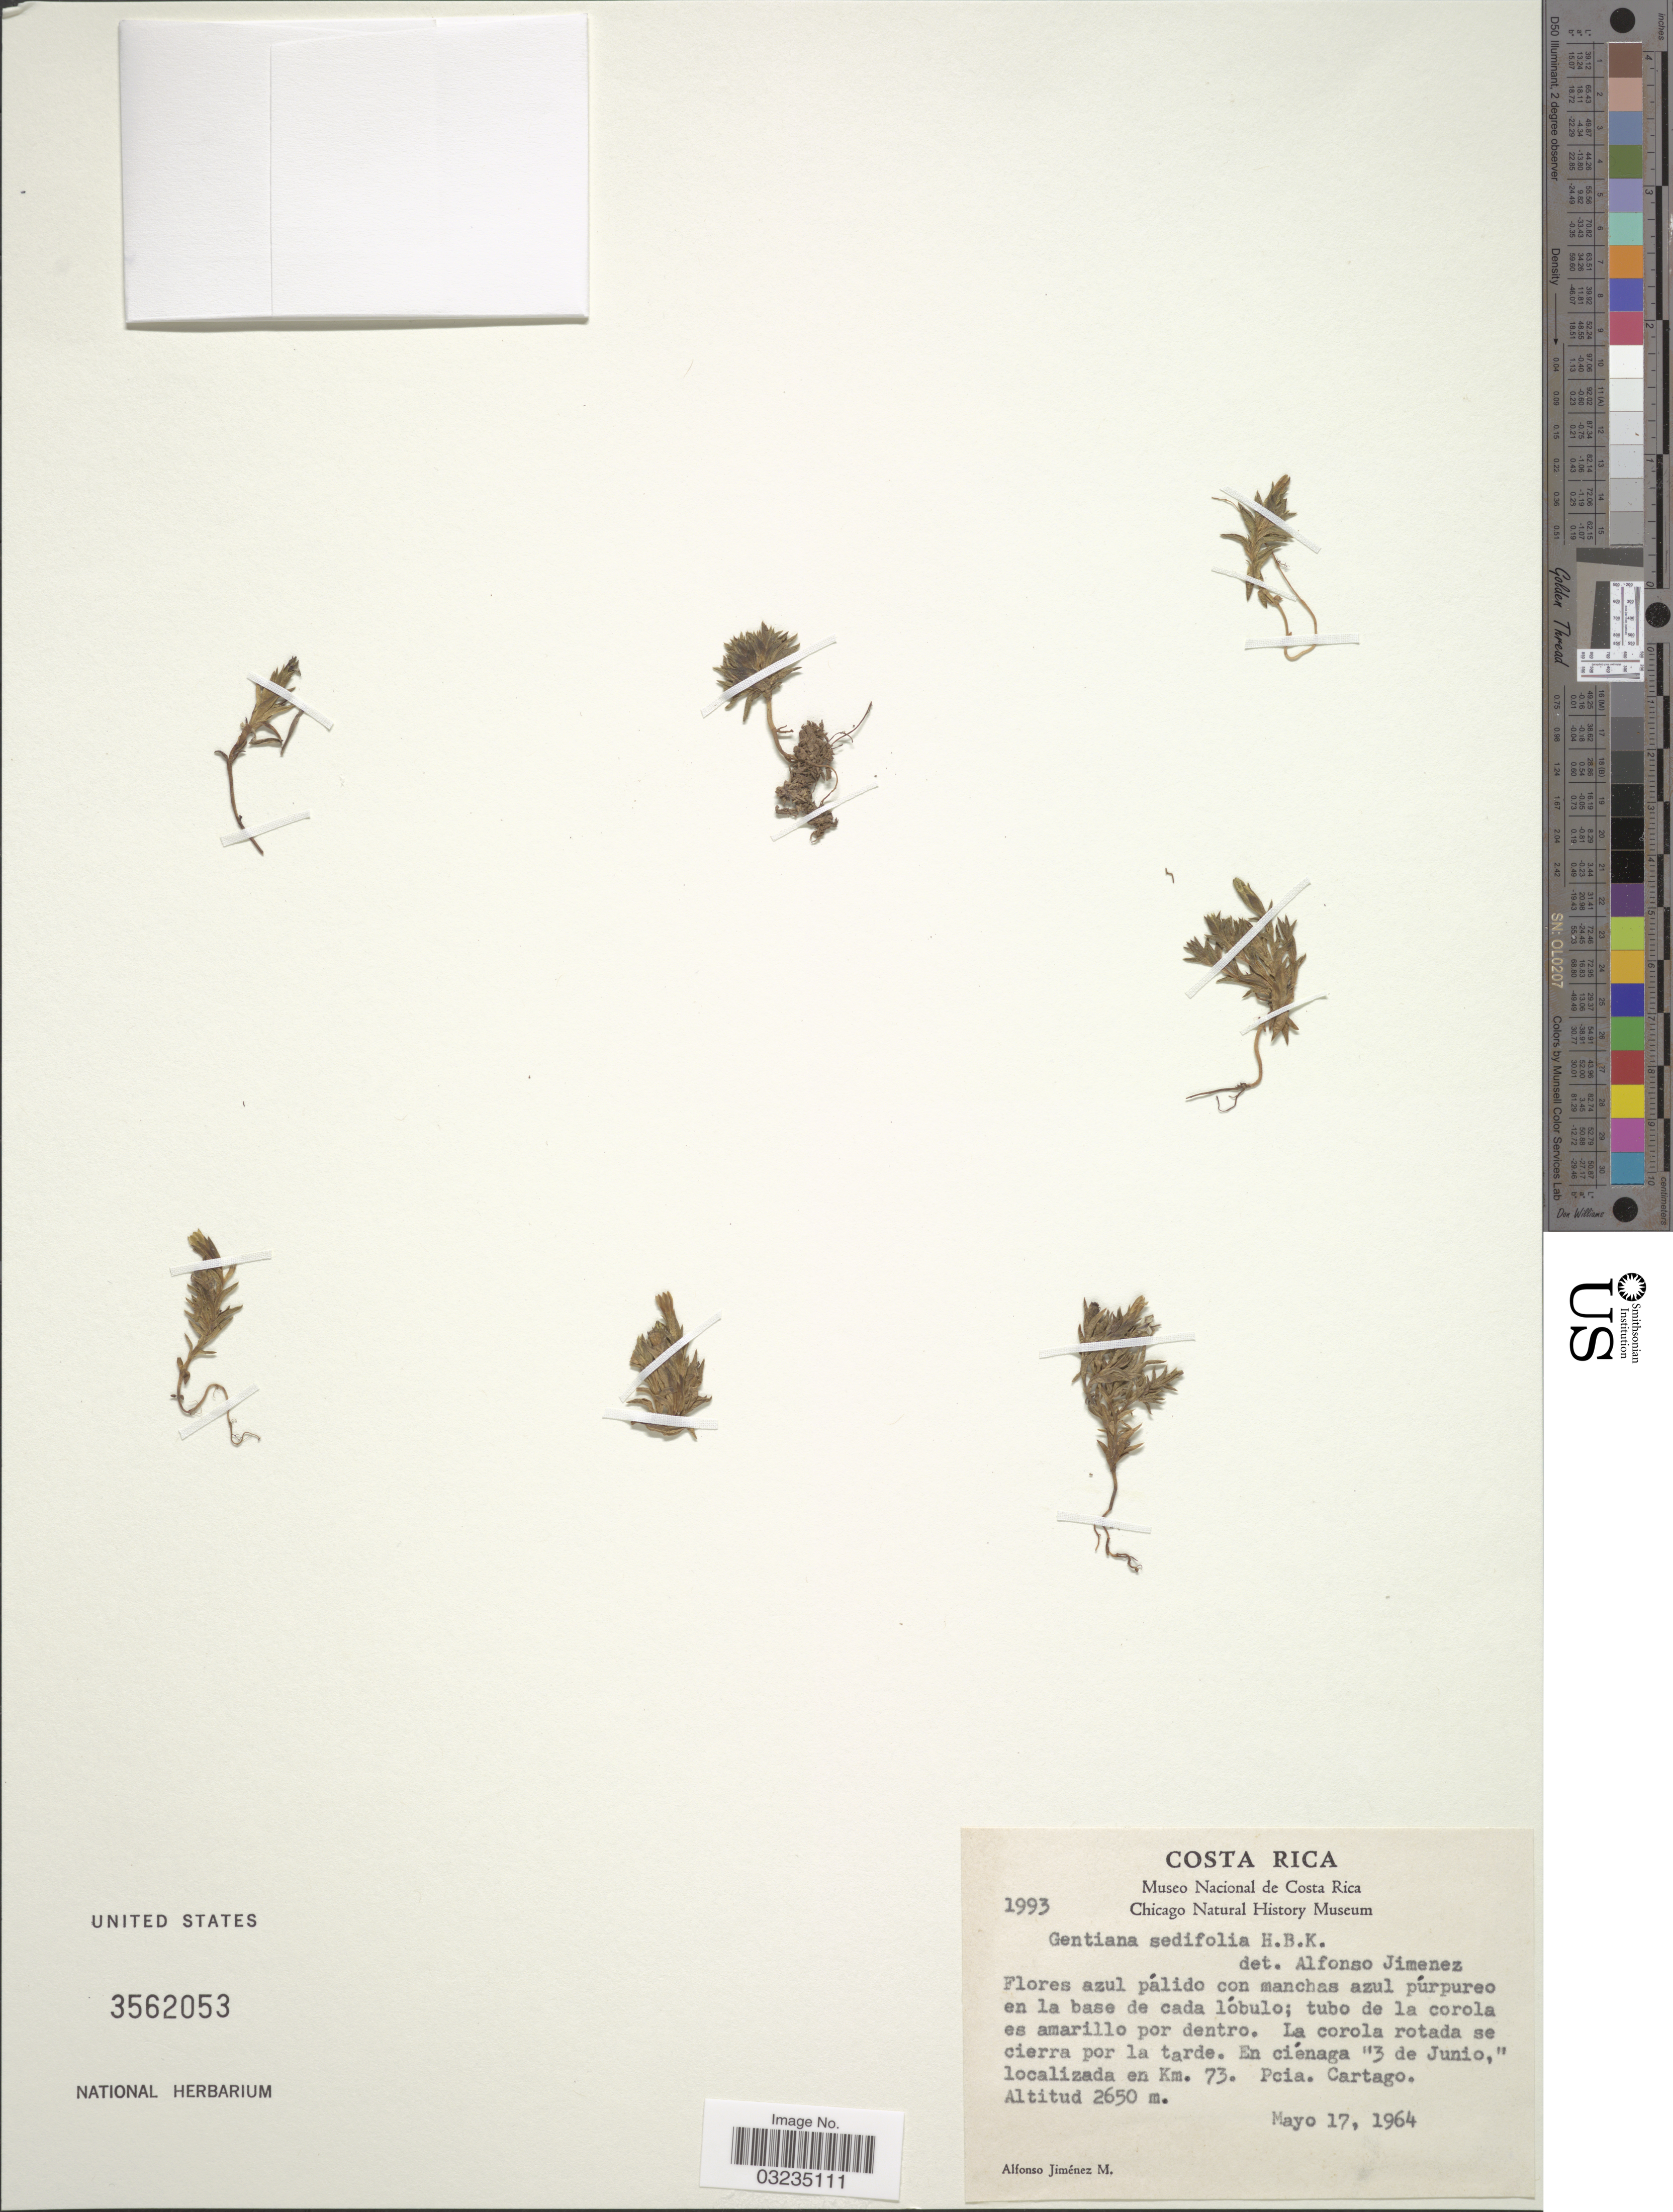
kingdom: Plantae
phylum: Tracheophyta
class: Magnoliopsida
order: Gentianales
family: Gentianaceae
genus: Gentiana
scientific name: Gentiana sedifolia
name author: Kunth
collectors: A. Jimenez M.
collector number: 1993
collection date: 1964-05-17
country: Costa Rica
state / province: Cartago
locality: En ciénaga "3 de Junio," localizada en Km. 73. Pcia. Cartago.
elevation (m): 2650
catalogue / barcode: US 3562053